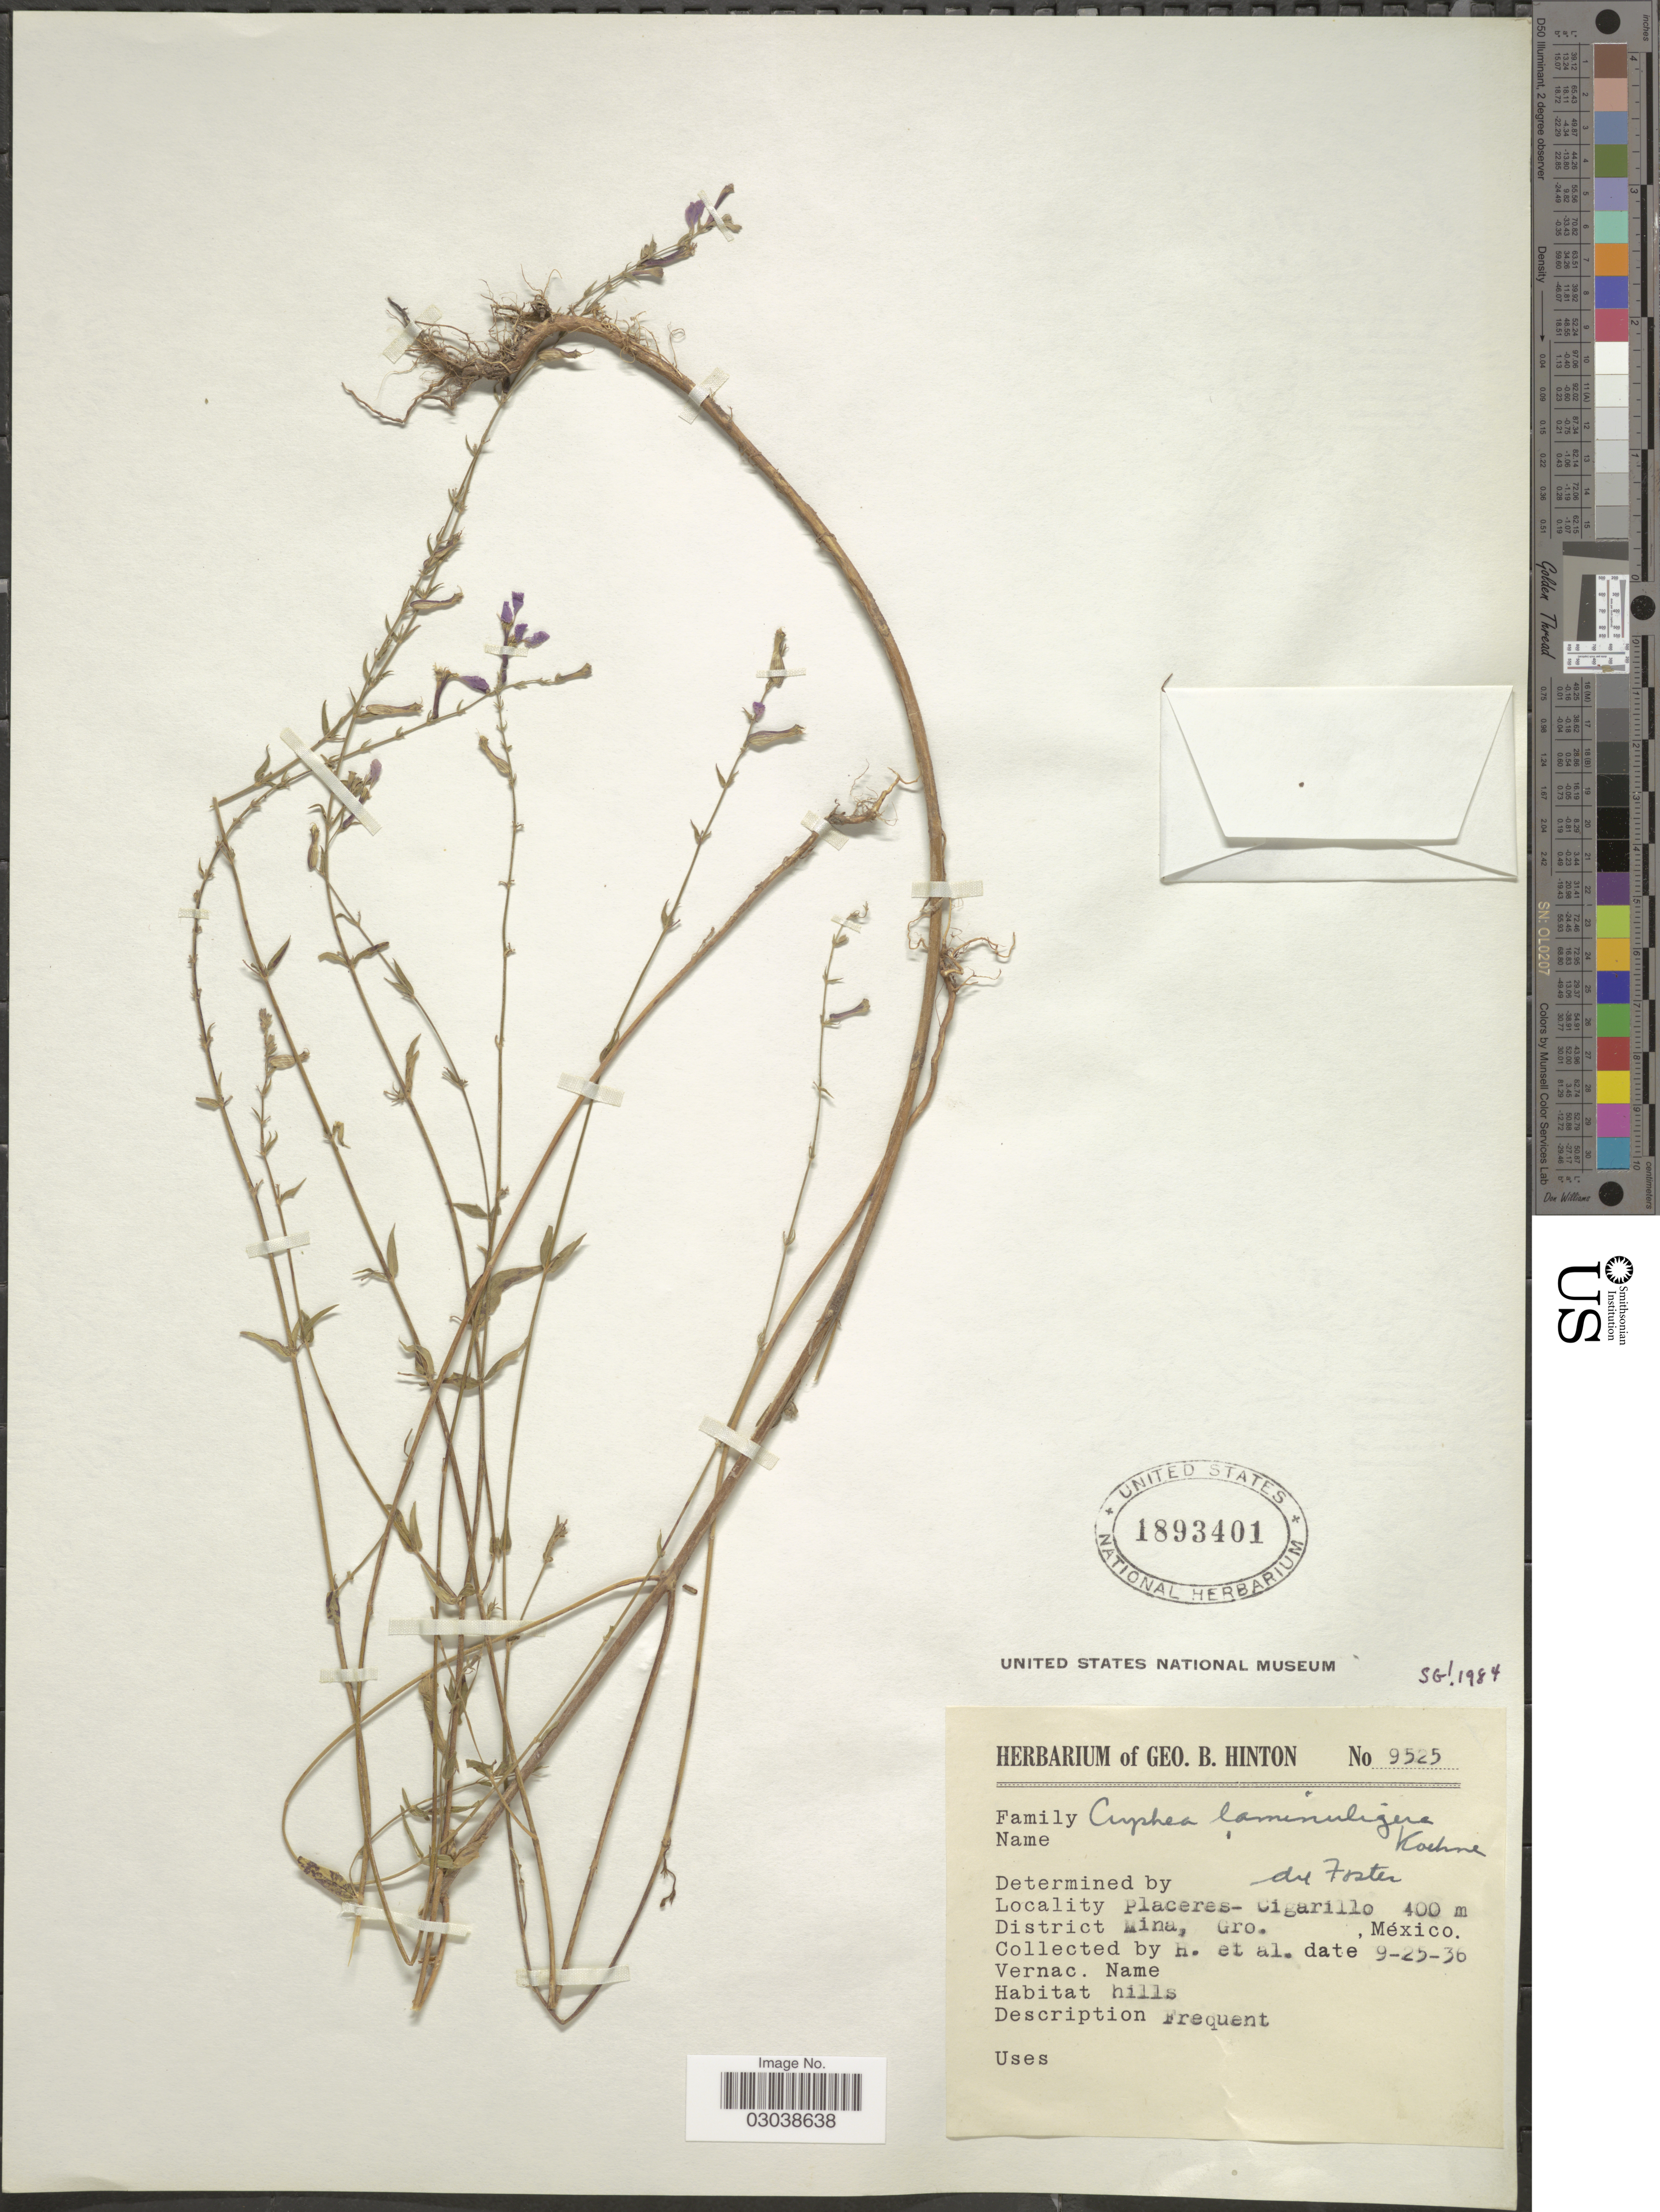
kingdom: Plantae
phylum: Tracheophyta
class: Magnoliopsida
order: Myrtales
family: Lythraceae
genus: Cuphea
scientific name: Cuphea laminuligera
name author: Koehne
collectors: G. B. Hinton & et al.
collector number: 9525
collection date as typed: Transcribed d/m/y: 25/9/36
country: Mexico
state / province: Guerrero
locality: Placeres-Cigarillo, District Mina, Gro.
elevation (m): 400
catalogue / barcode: US 1893401